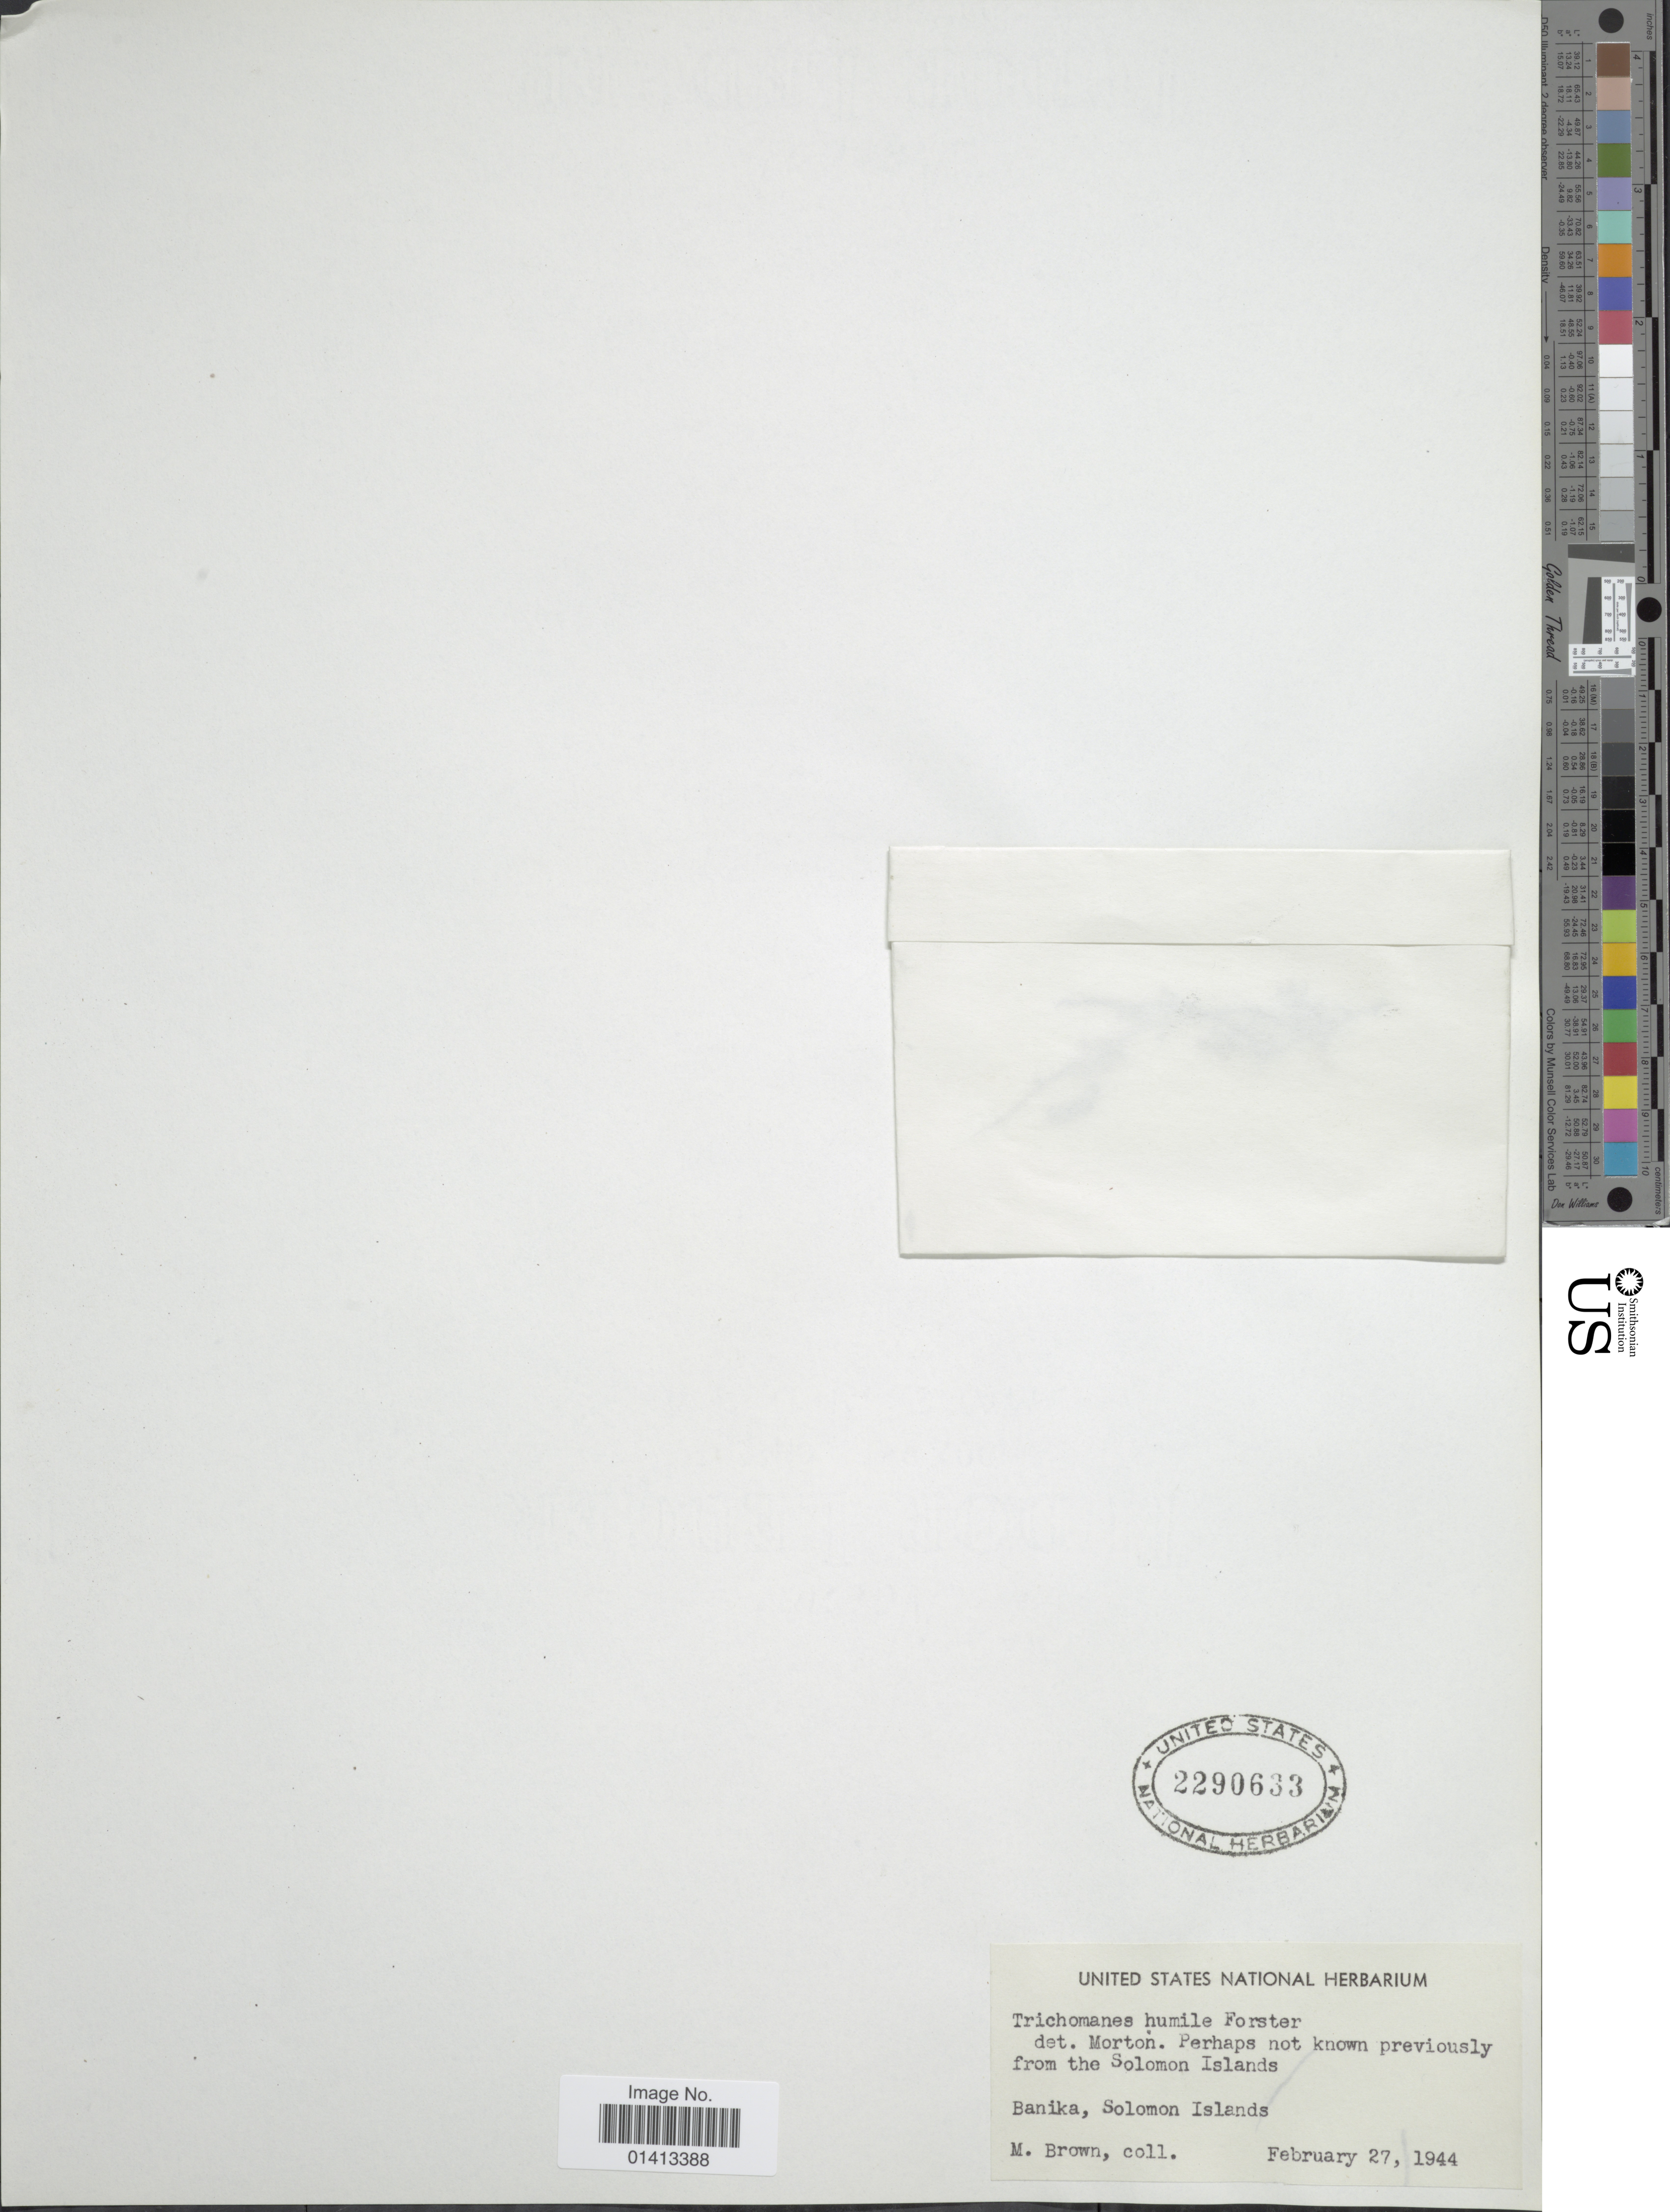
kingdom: Plantae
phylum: Tracheophyta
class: Polypodiopsida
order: Hymenophyllales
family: Hymenophyllaceae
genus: Crepidomanes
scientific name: Crepidomanes humilis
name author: (G. Forst.) Bosch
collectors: M. Brown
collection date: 1944-02-27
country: Solomon Islands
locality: Banika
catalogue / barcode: US 2290633